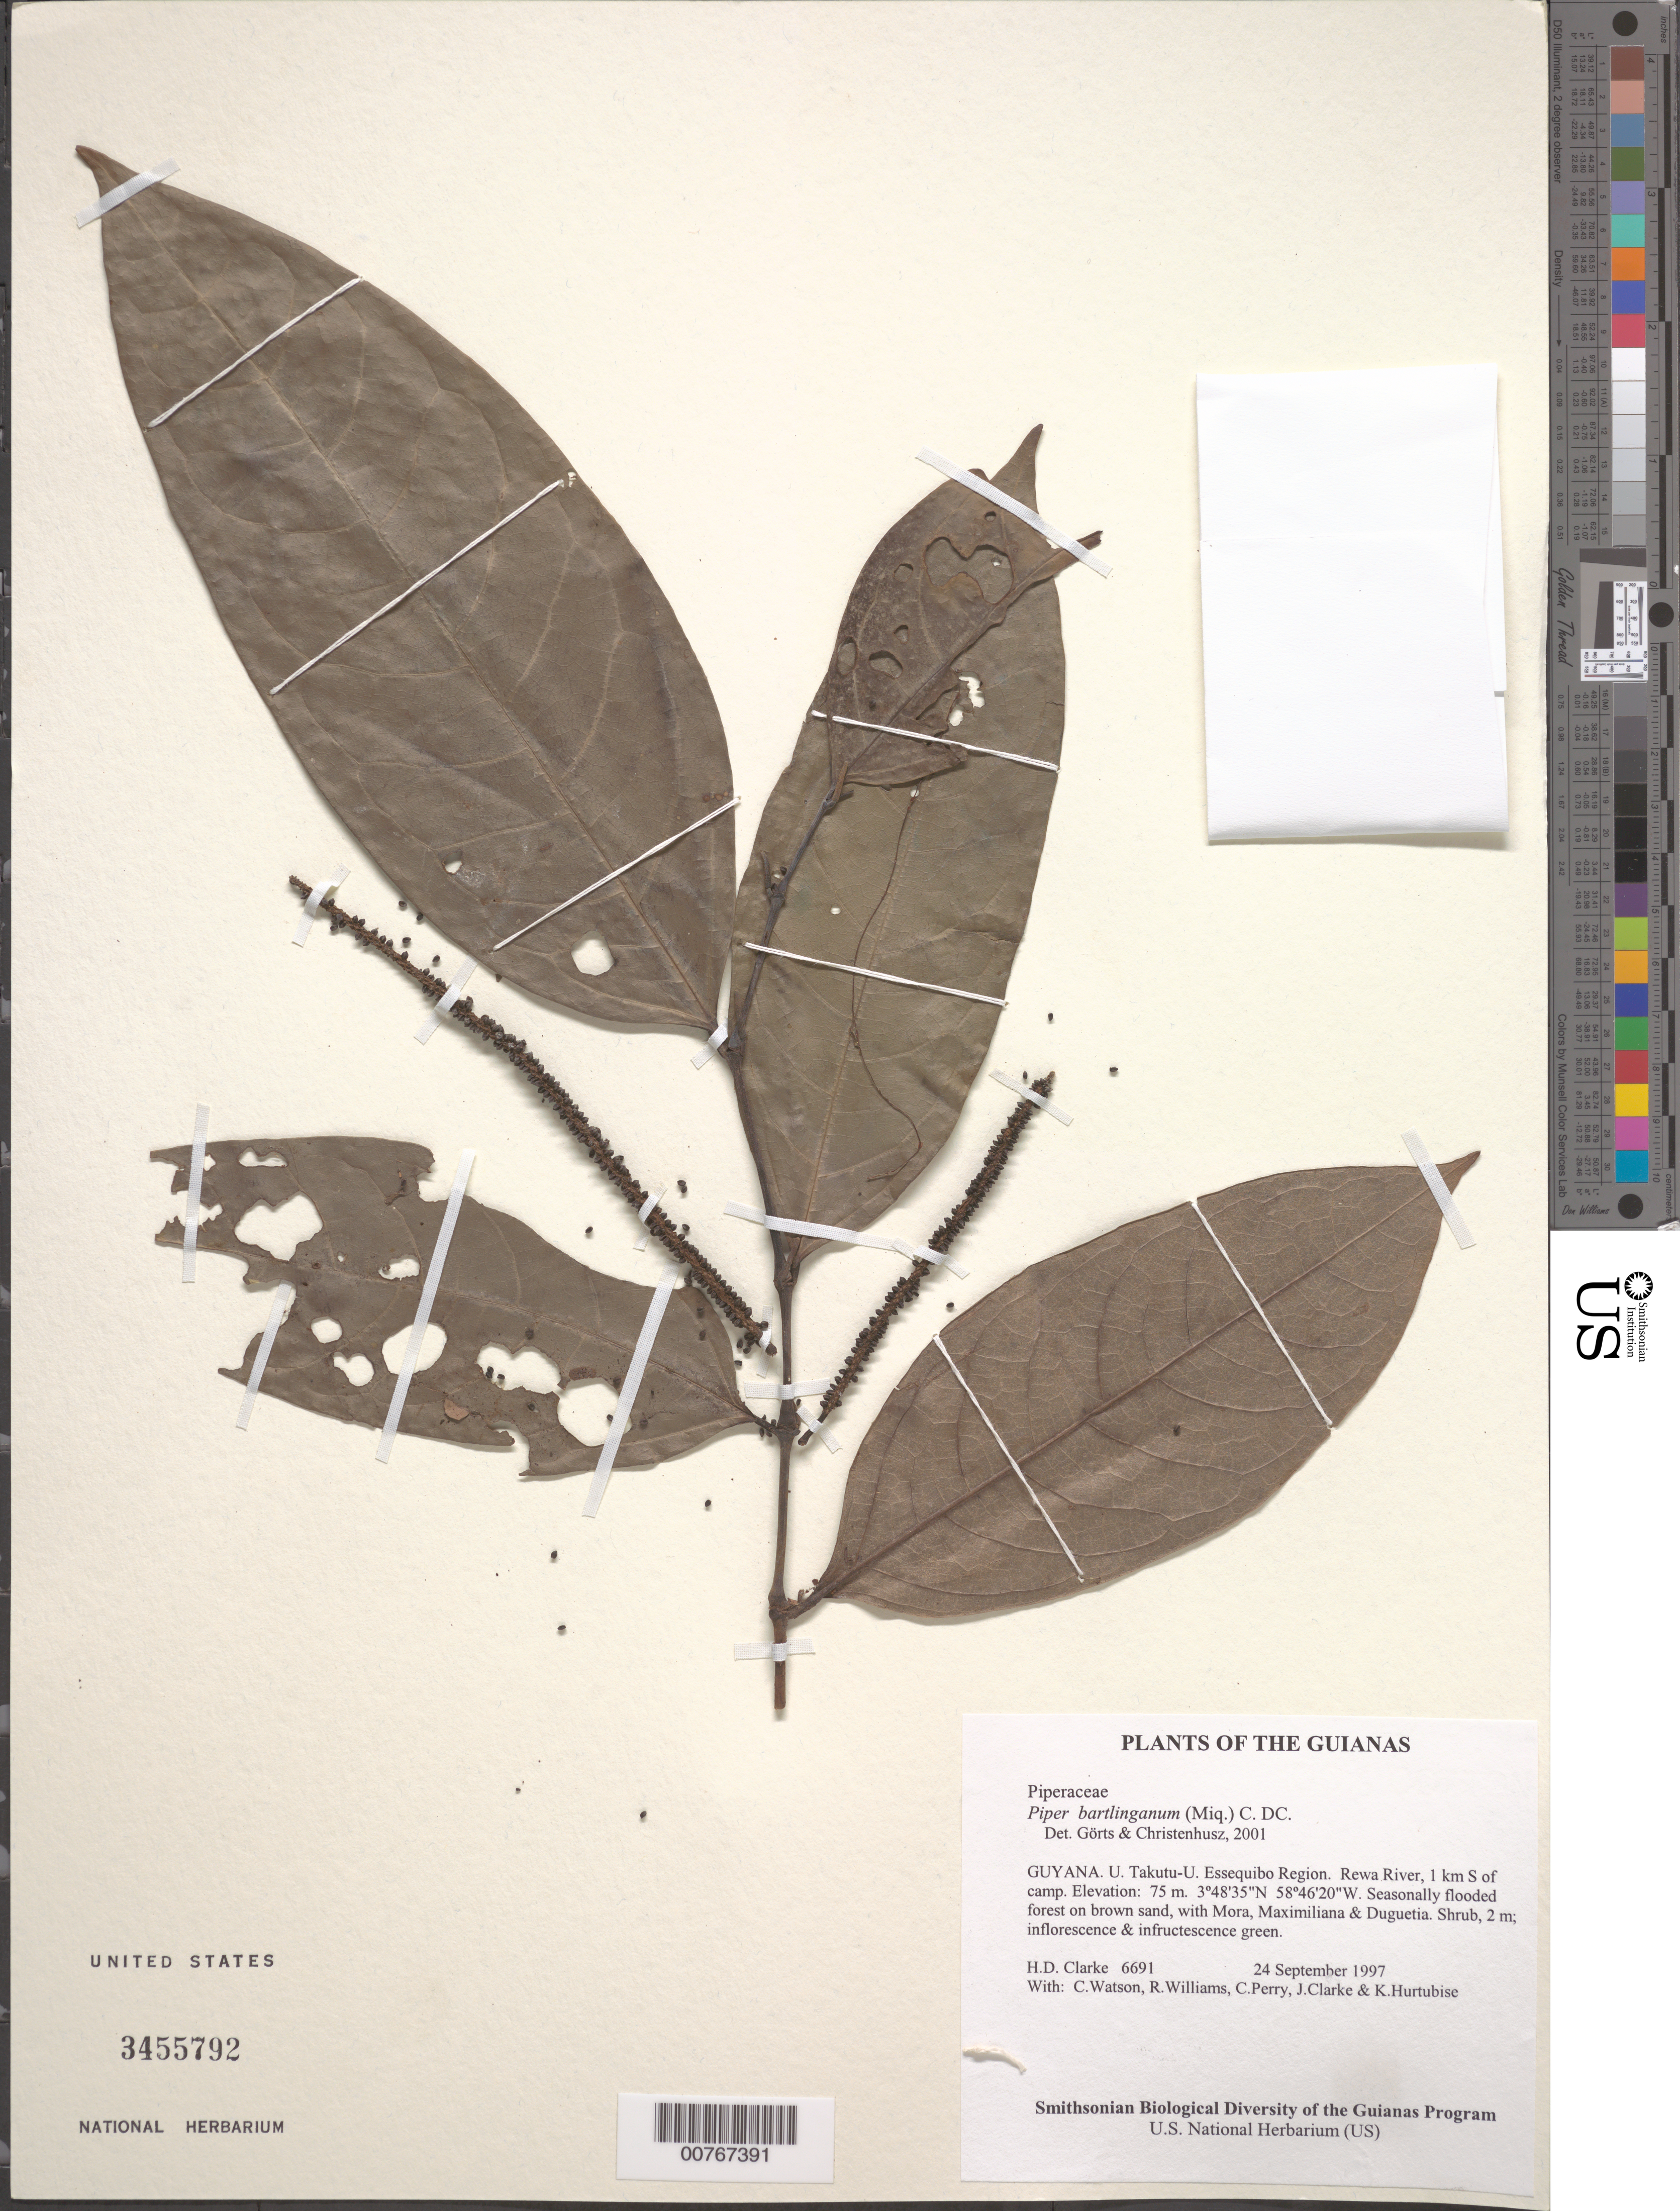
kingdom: Plantae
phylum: Tracheophyta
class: Magnoliopsida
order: Piperales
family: Piperaceae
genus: Piper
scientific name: Piper bartlingianum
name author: (Miq.) C. DC.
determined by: Görts-van Rijn, A. R.; Christenhusz, M. J.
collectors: H. D. Clarke, C. Watson, R. Williams, C. Perry, J. Clarke & K. Hurtubise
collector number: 6691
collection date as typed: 24 September 1997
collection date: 1997-09-24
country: Guyana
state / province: U. Takutu-U. Essequibo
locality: Rewa River, 1 km S of camp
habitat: Seasonally flooded forest on brown sand, with Mora, Maximiliana & Duguetia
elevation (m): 75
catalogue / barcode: US 3455792